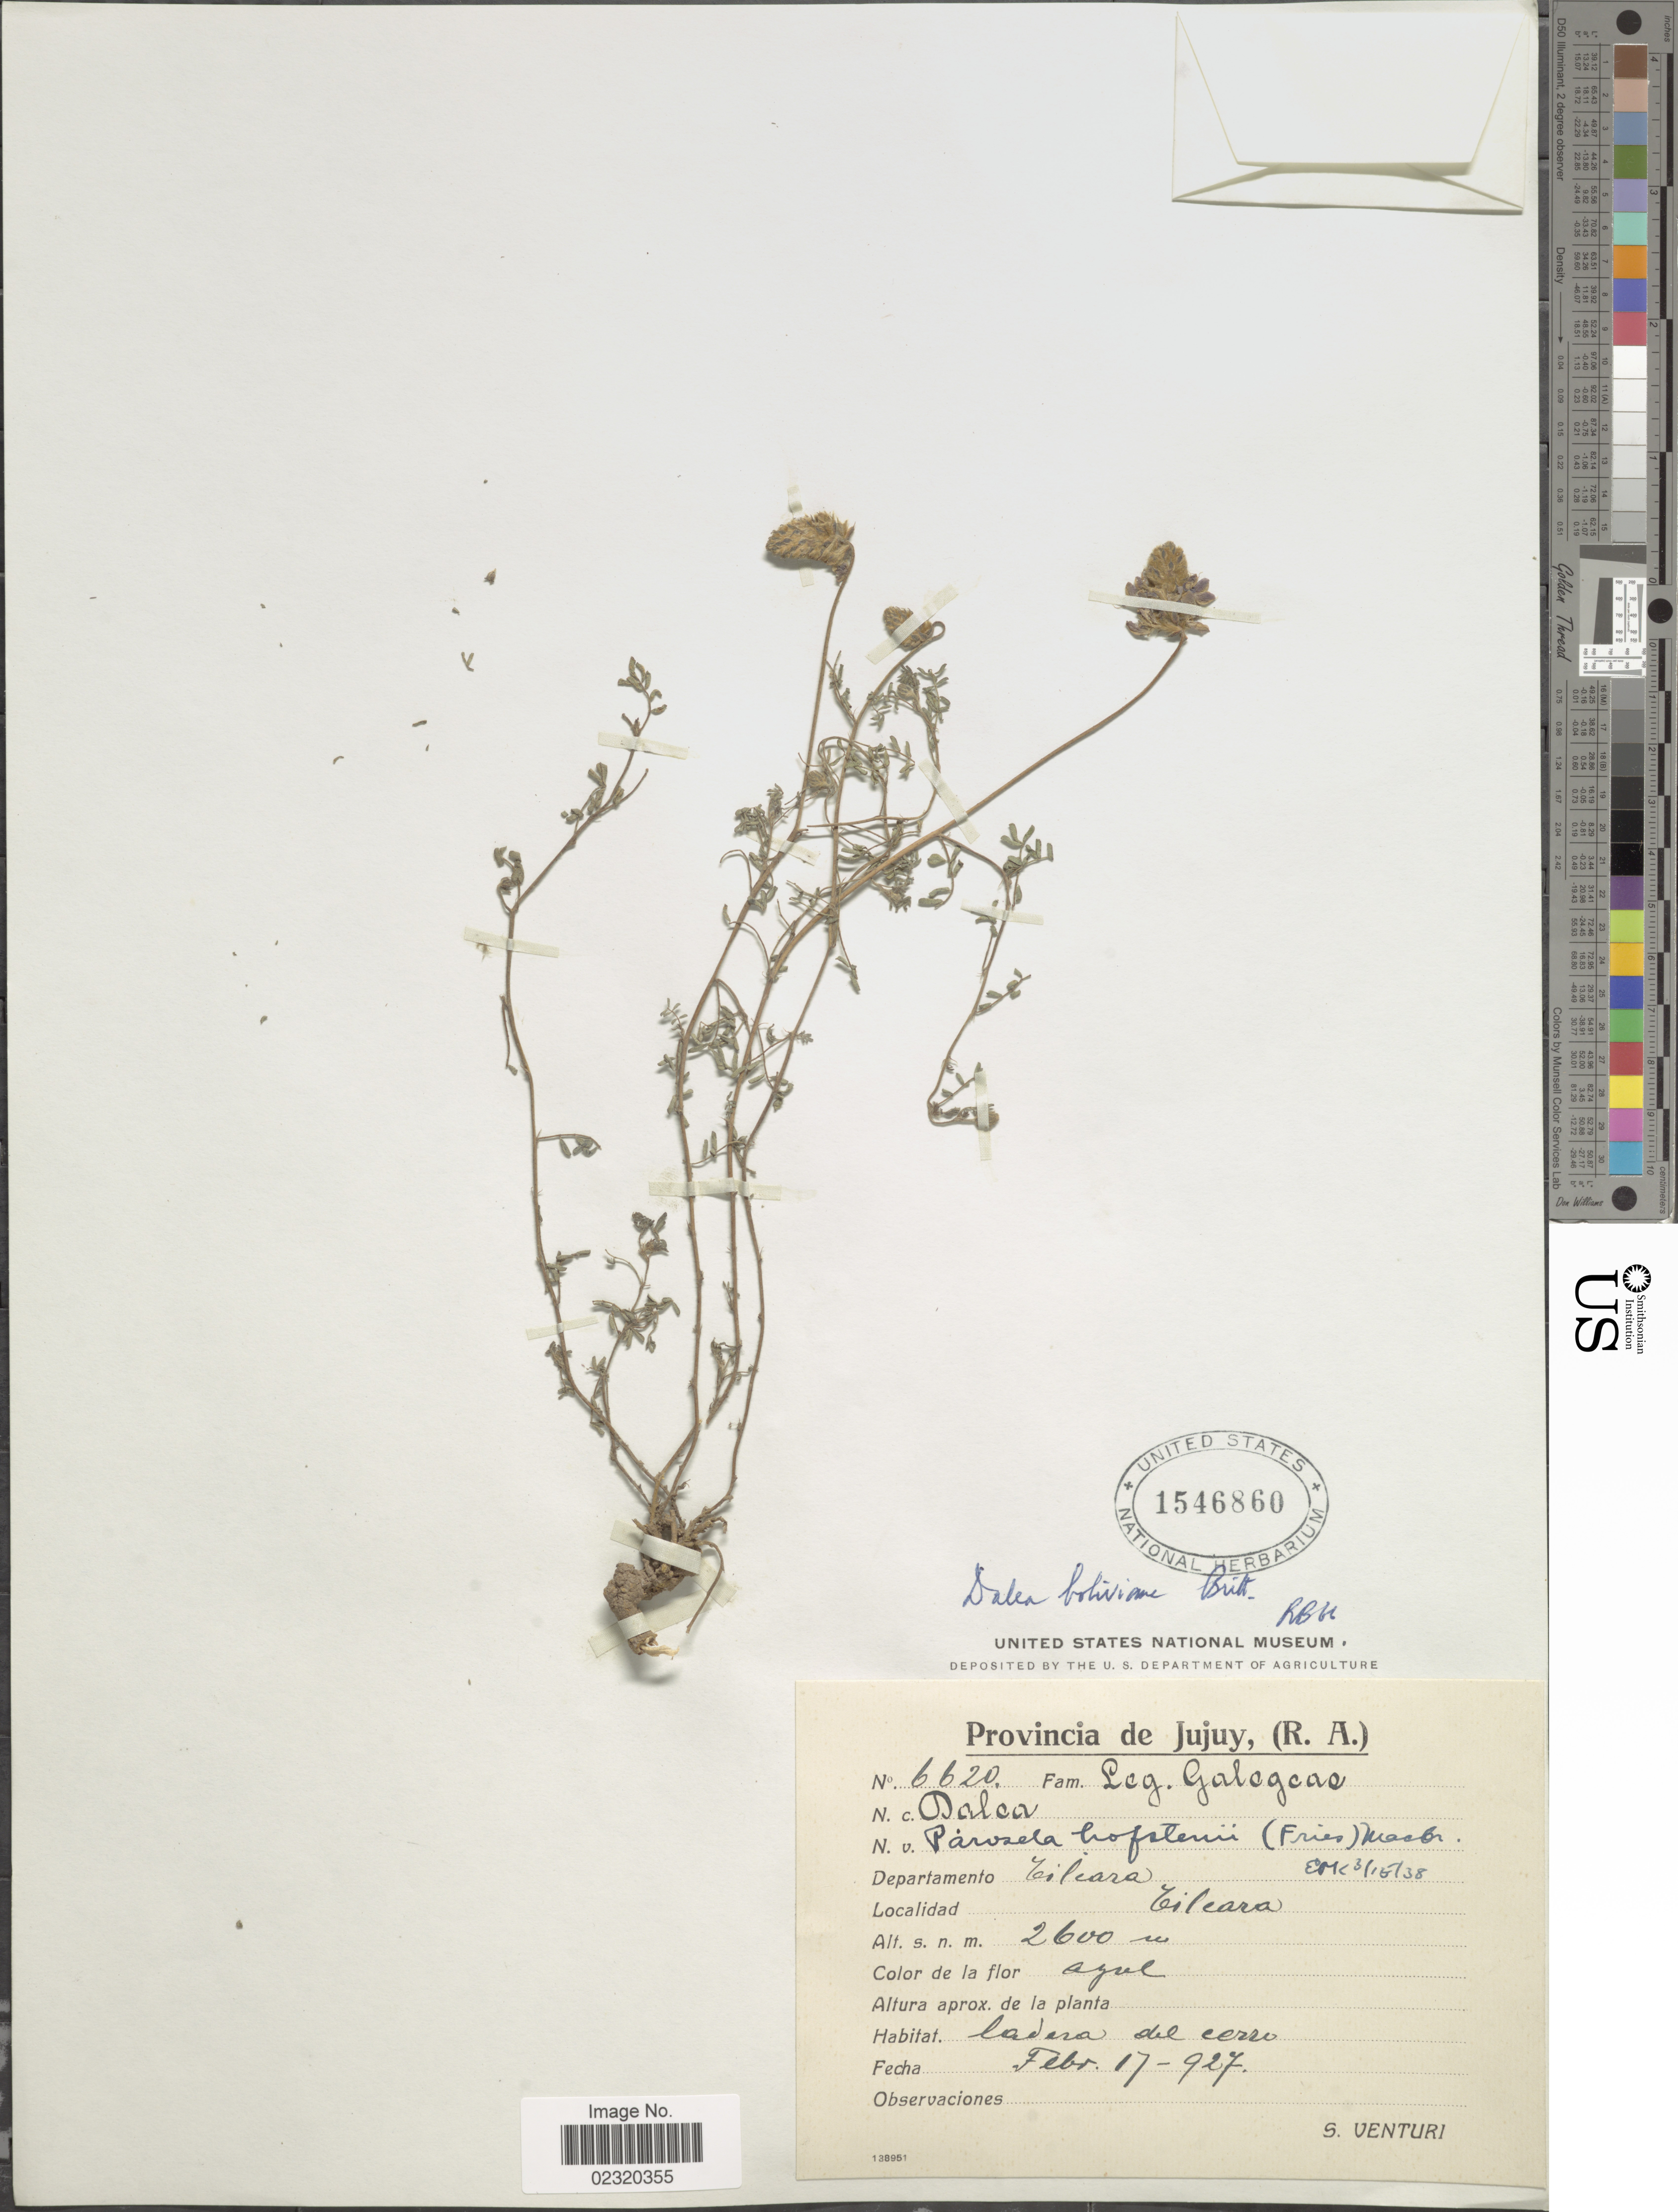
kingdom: Plantae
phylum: Tracheophyta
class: Magnoliopsida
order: Fabales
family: Fabaceae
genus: Dalea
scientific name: Dalea boliviana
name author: Britton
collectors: S. Venturi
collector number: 6620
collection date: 1927-02-17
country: Argentina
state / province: Jujuy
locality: (R.A.), Departamento Cilcara, Cilcara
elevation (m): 2600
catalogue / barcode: US 1546860